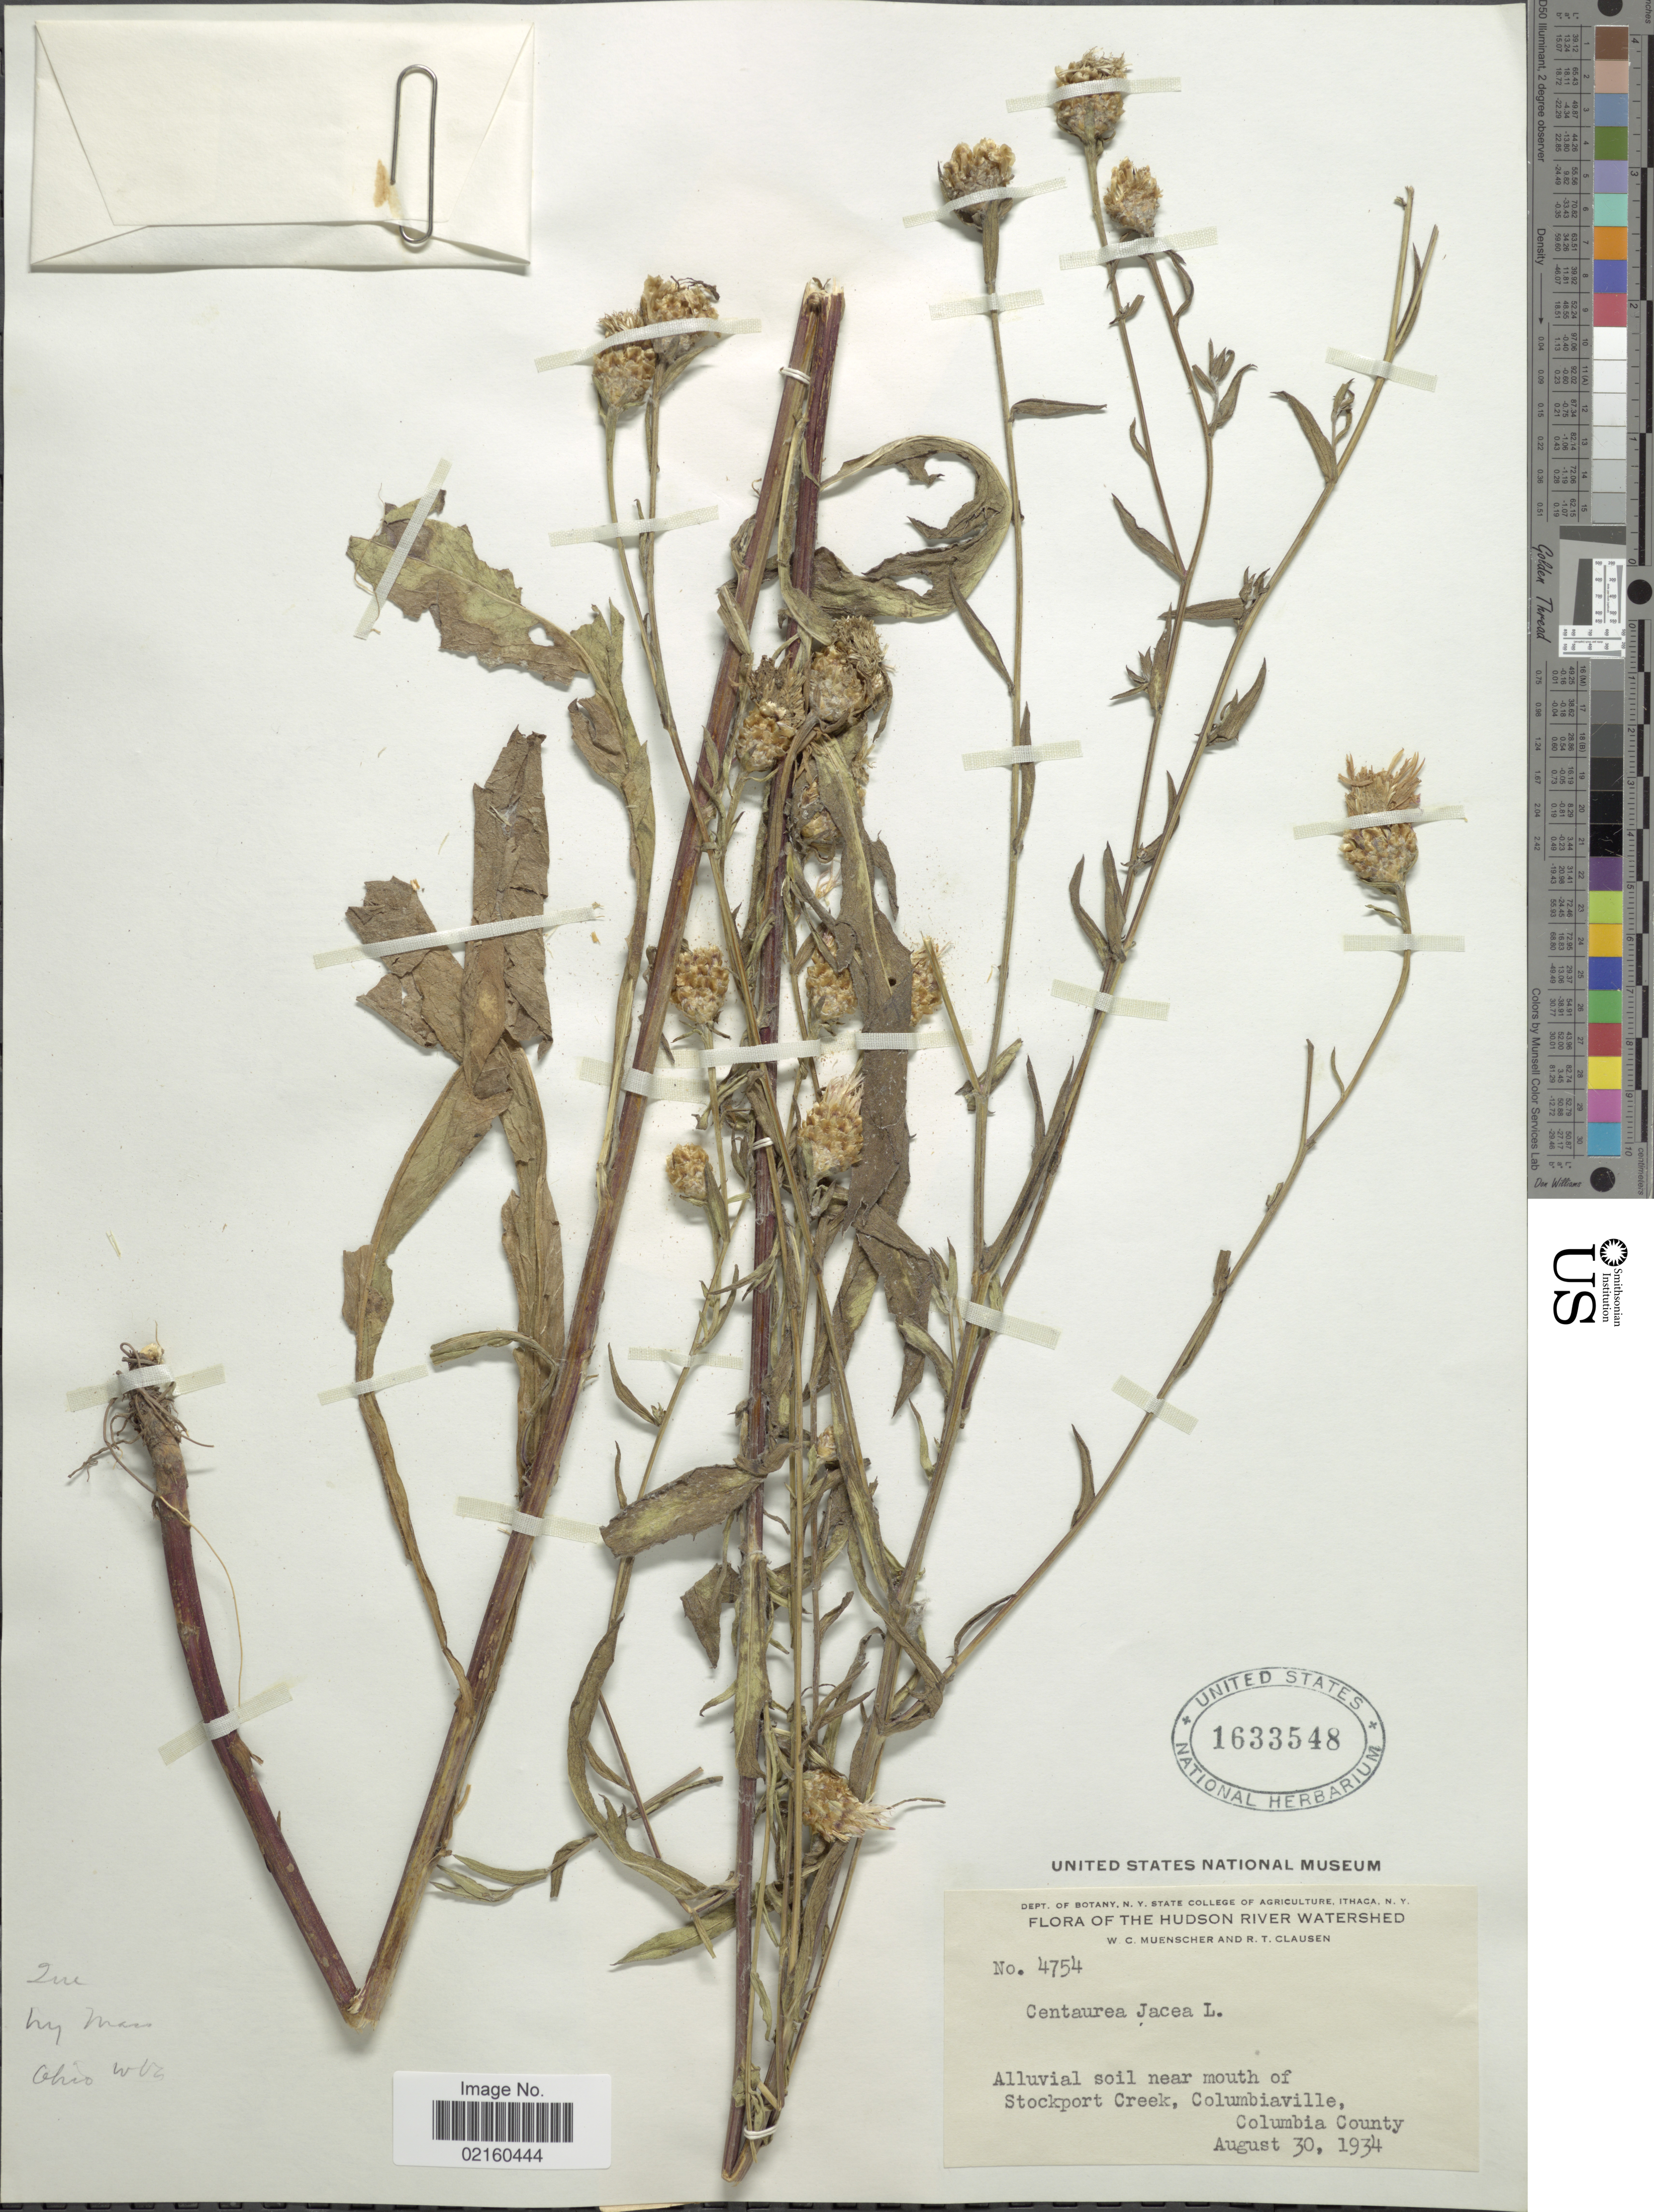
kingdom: Plantae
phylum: Tracheophyta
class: Magnoliopsida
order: Asterales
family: Asteraceae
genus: Centaurea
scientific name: Centaurea jacea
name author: L.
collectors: W. Muenscher & R. T. Clausen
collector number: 4754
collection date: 1934-08-30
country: Canada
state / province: British Columbia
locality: Hudson River Watershed, Stockport Creek, Columbiaville, Columbia County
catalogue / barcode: US 1633548